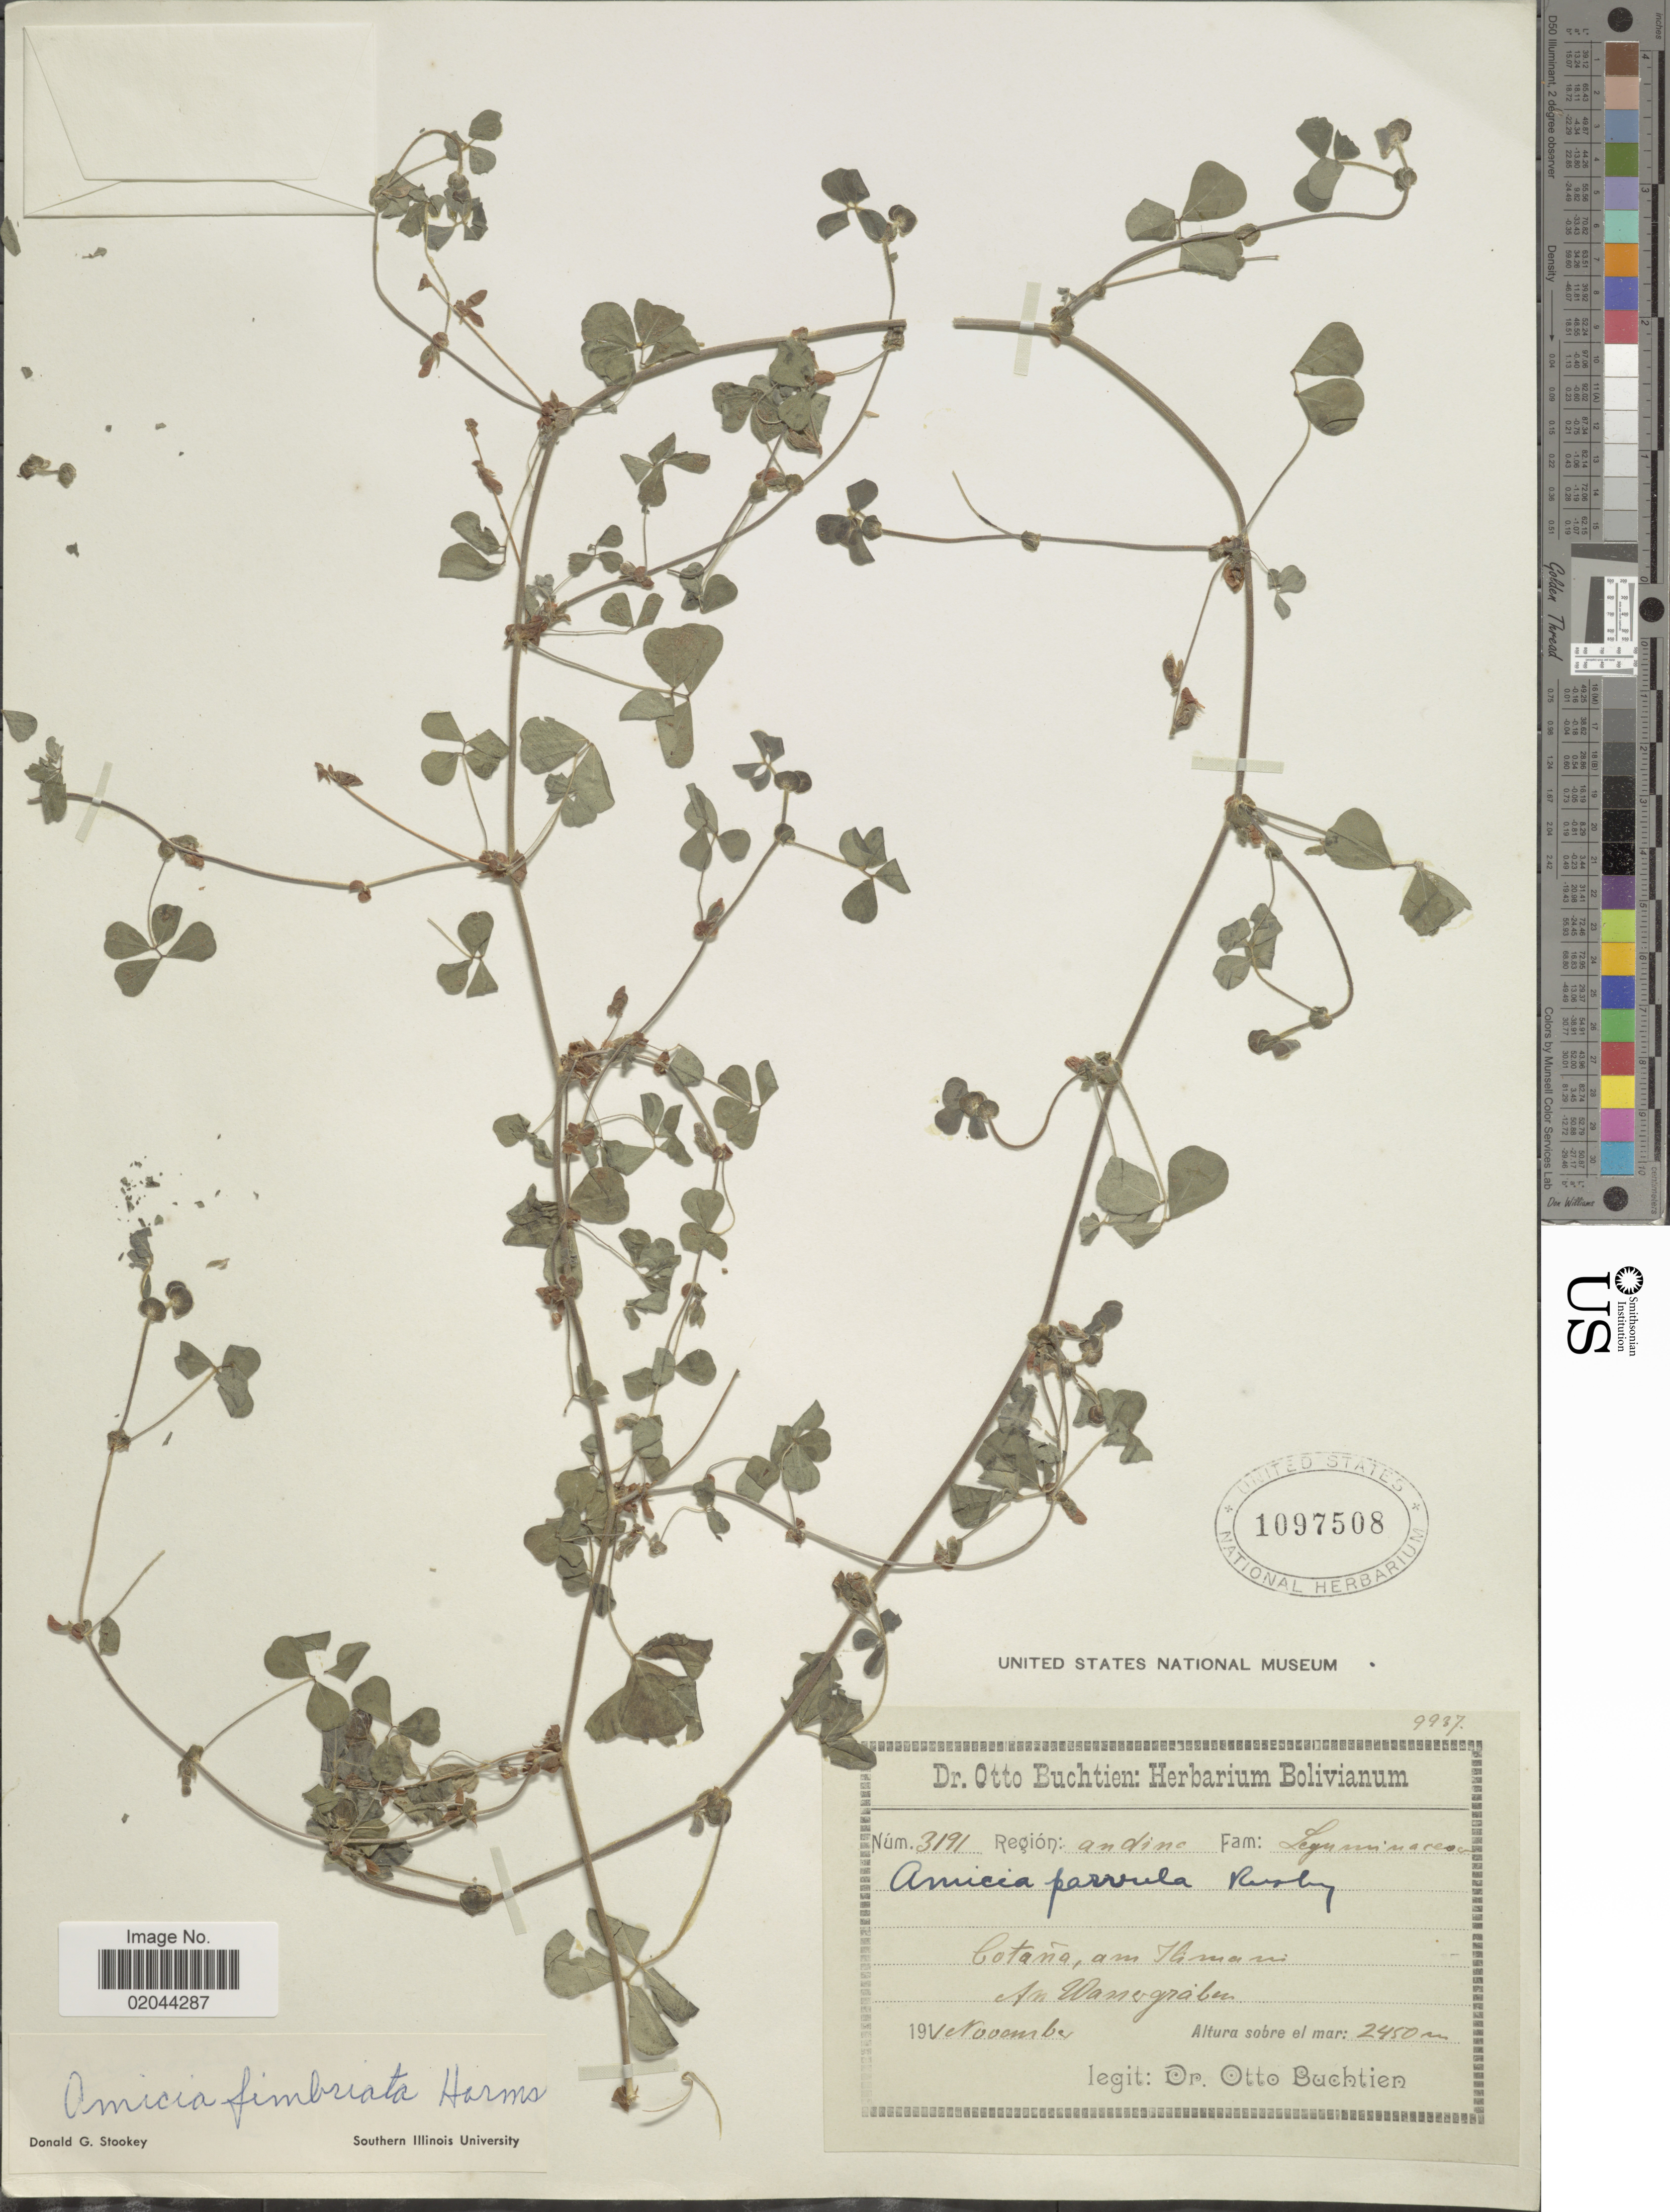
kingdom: Plantae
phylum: Tracheophyta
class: Magnoliopsida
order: Fabales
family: Fabaceae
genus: Amicia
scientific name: Amicia fimbriata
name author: Harms in Kuntze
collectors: O. Buchtien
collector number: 3191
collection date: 1911-11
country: Bolivia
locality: Región: Andine, Cotaña,am Ilimani.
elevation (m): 2450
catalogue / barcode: US 1097508